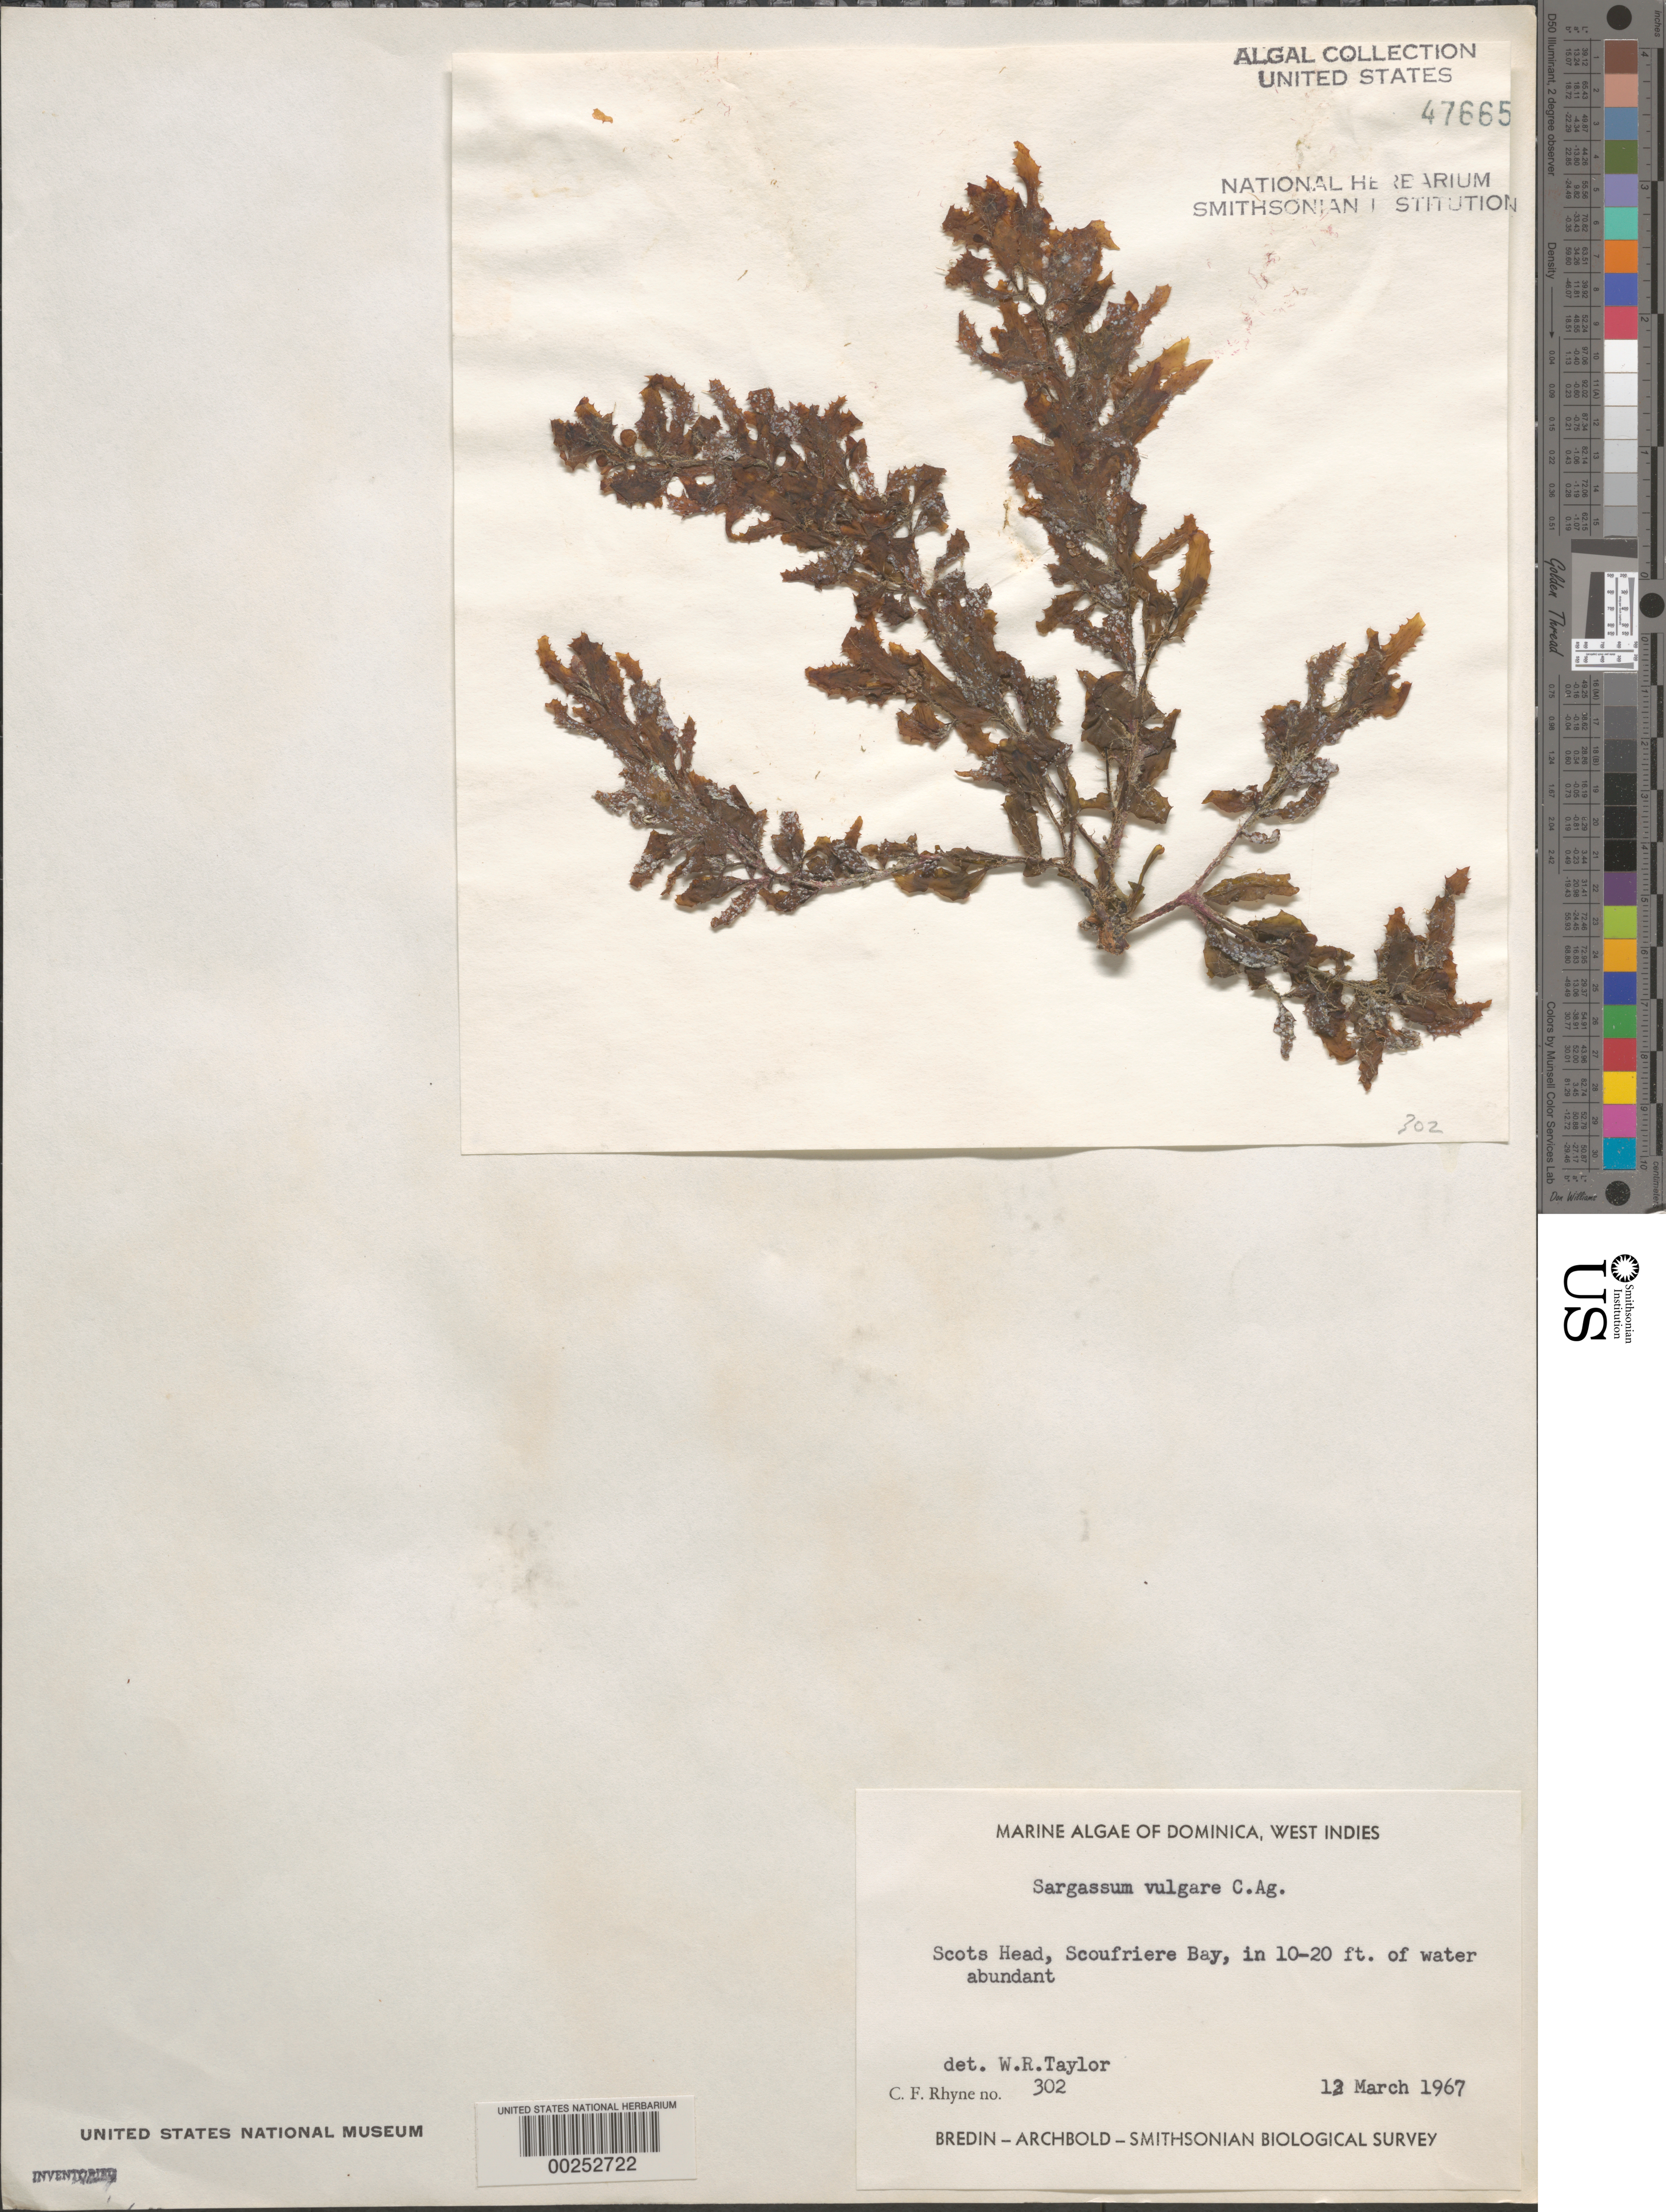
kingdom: Chromista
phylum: Ochrophyta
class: Phaeophyceae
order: Fucales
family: Sargassaceae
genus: Sargassum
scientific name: Sargassum vulgare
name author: C. Agardh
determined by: Taylor, William R.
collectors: C. Rhyne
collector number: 302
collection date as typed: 12 Mar 1967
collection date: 1967-03-12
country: Dominica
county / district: St. Mark's Parish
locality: Scots Head, Soufriere Bay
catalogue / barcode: US 47665